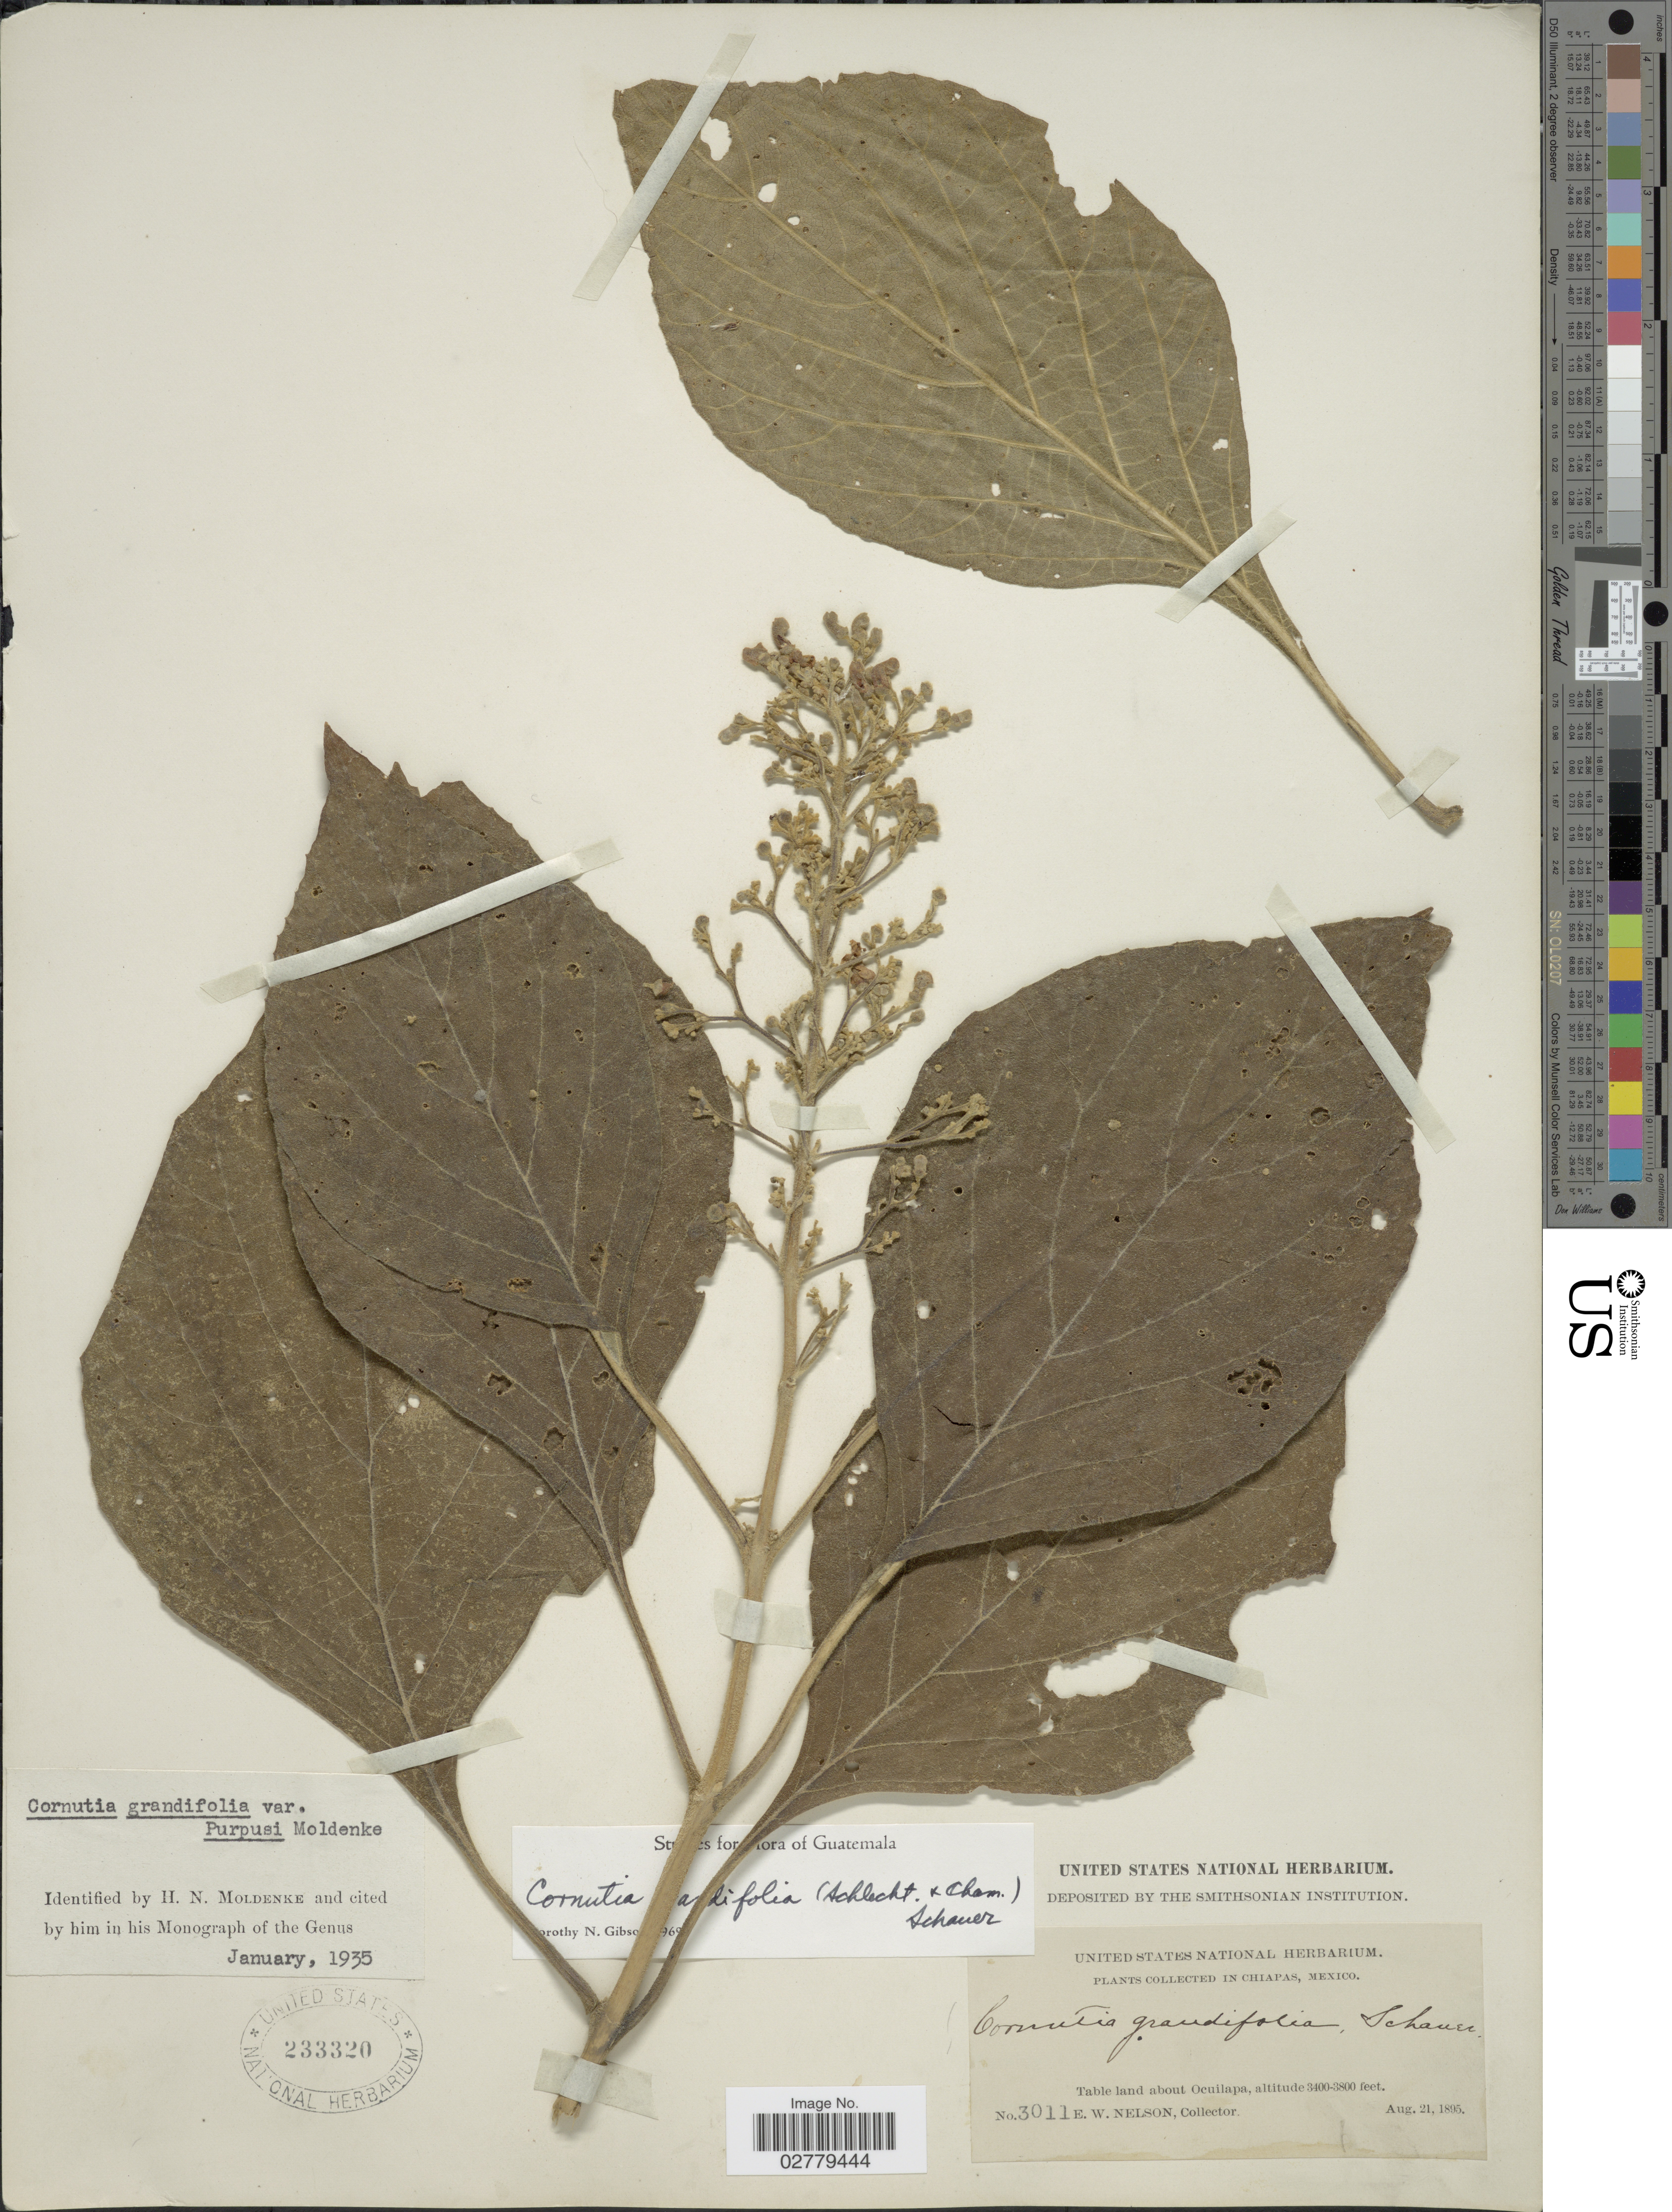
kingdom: Plantae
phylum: Tracheophyta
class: Magnoliopsida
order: Lamiales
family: Lamiaceae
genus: Cornutia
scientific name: Cornutia grandifolia var. purpusii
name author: Moldenke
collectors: E. W. Nelson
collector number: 3011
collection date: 1895-08-21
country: Mexico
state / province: Chiapas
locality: Table land about Ocuilapa.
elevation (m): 1036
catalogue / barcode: US 233320